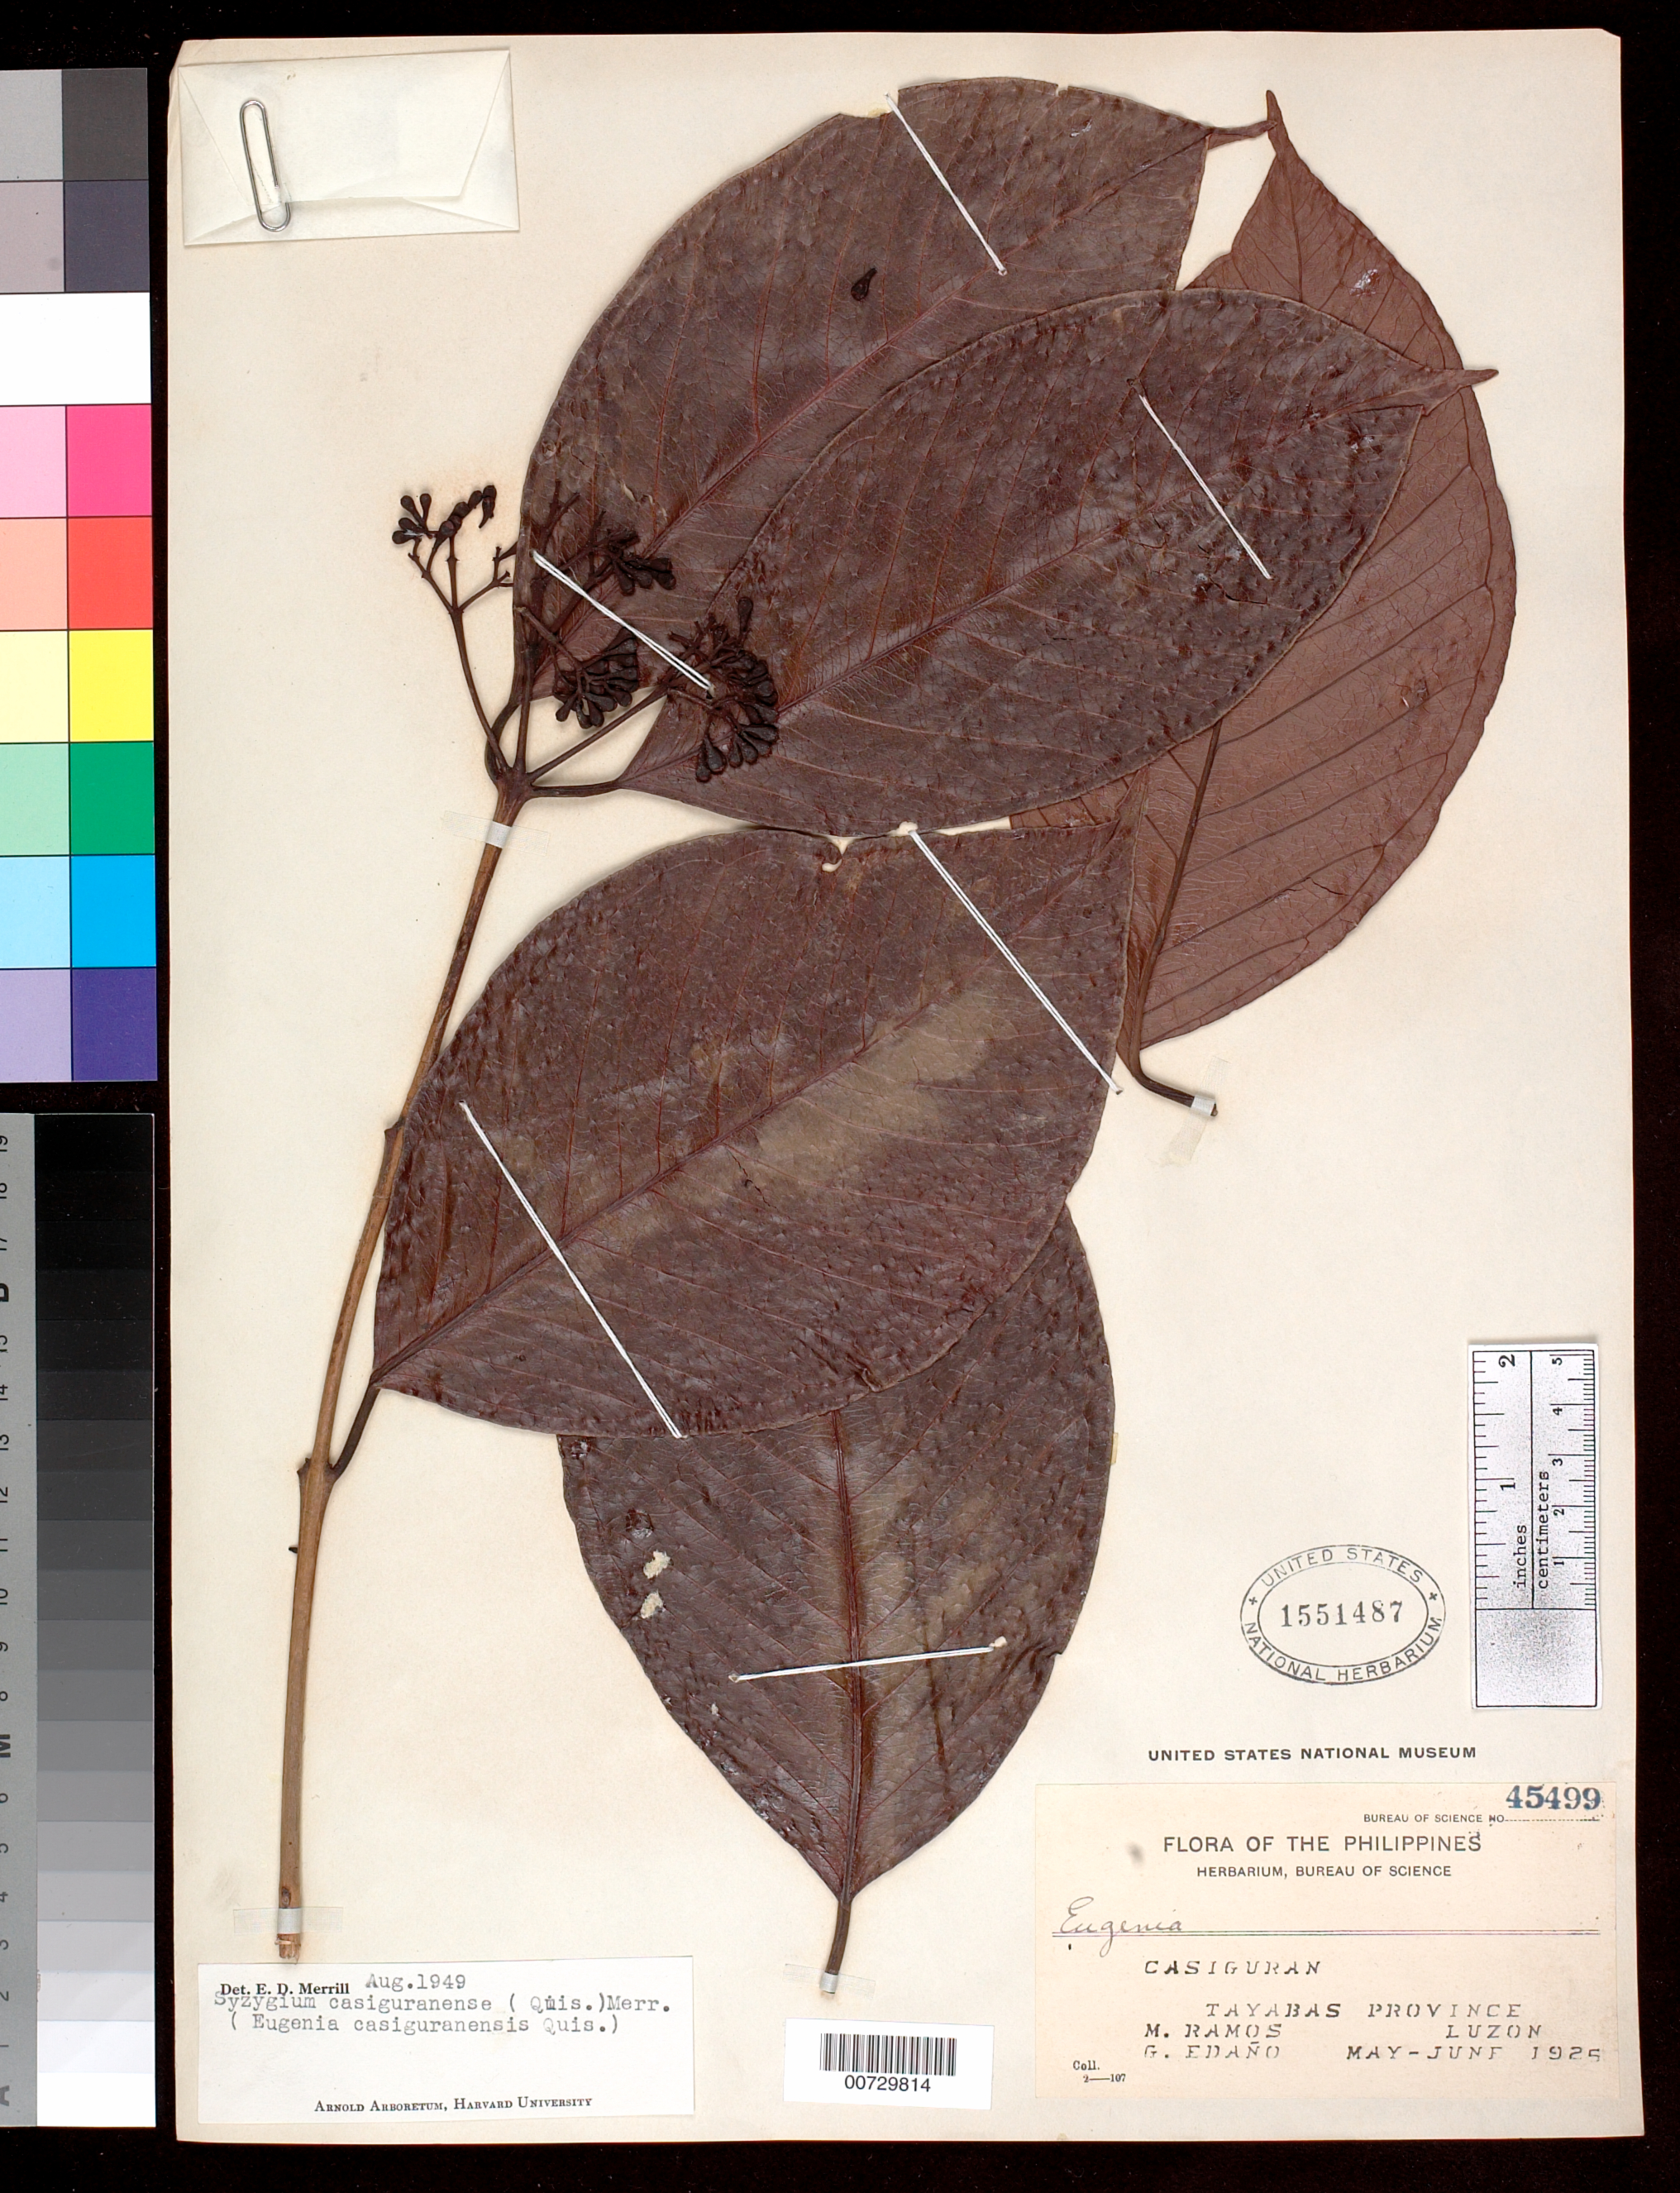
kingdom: Plantae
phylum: Tracheophyta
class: Magnoliopsida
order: Myrtales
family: Myrtaceae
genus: Syzygium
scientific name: Syzygium casiguranense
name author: (Quisumb.) Merr.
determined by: Merrill, Elmer D.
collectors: M. Ramos & G. E. Edaño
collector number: Bur.Sci. 45499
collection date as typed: May 1925 to -- Jun 1925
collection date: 1925-05/1925-06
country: Philippines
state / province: Calabarzon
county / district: Quezon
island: Luzon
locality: Casiguran, tayabas prov. [= quezon province]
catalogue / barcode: US 1551487